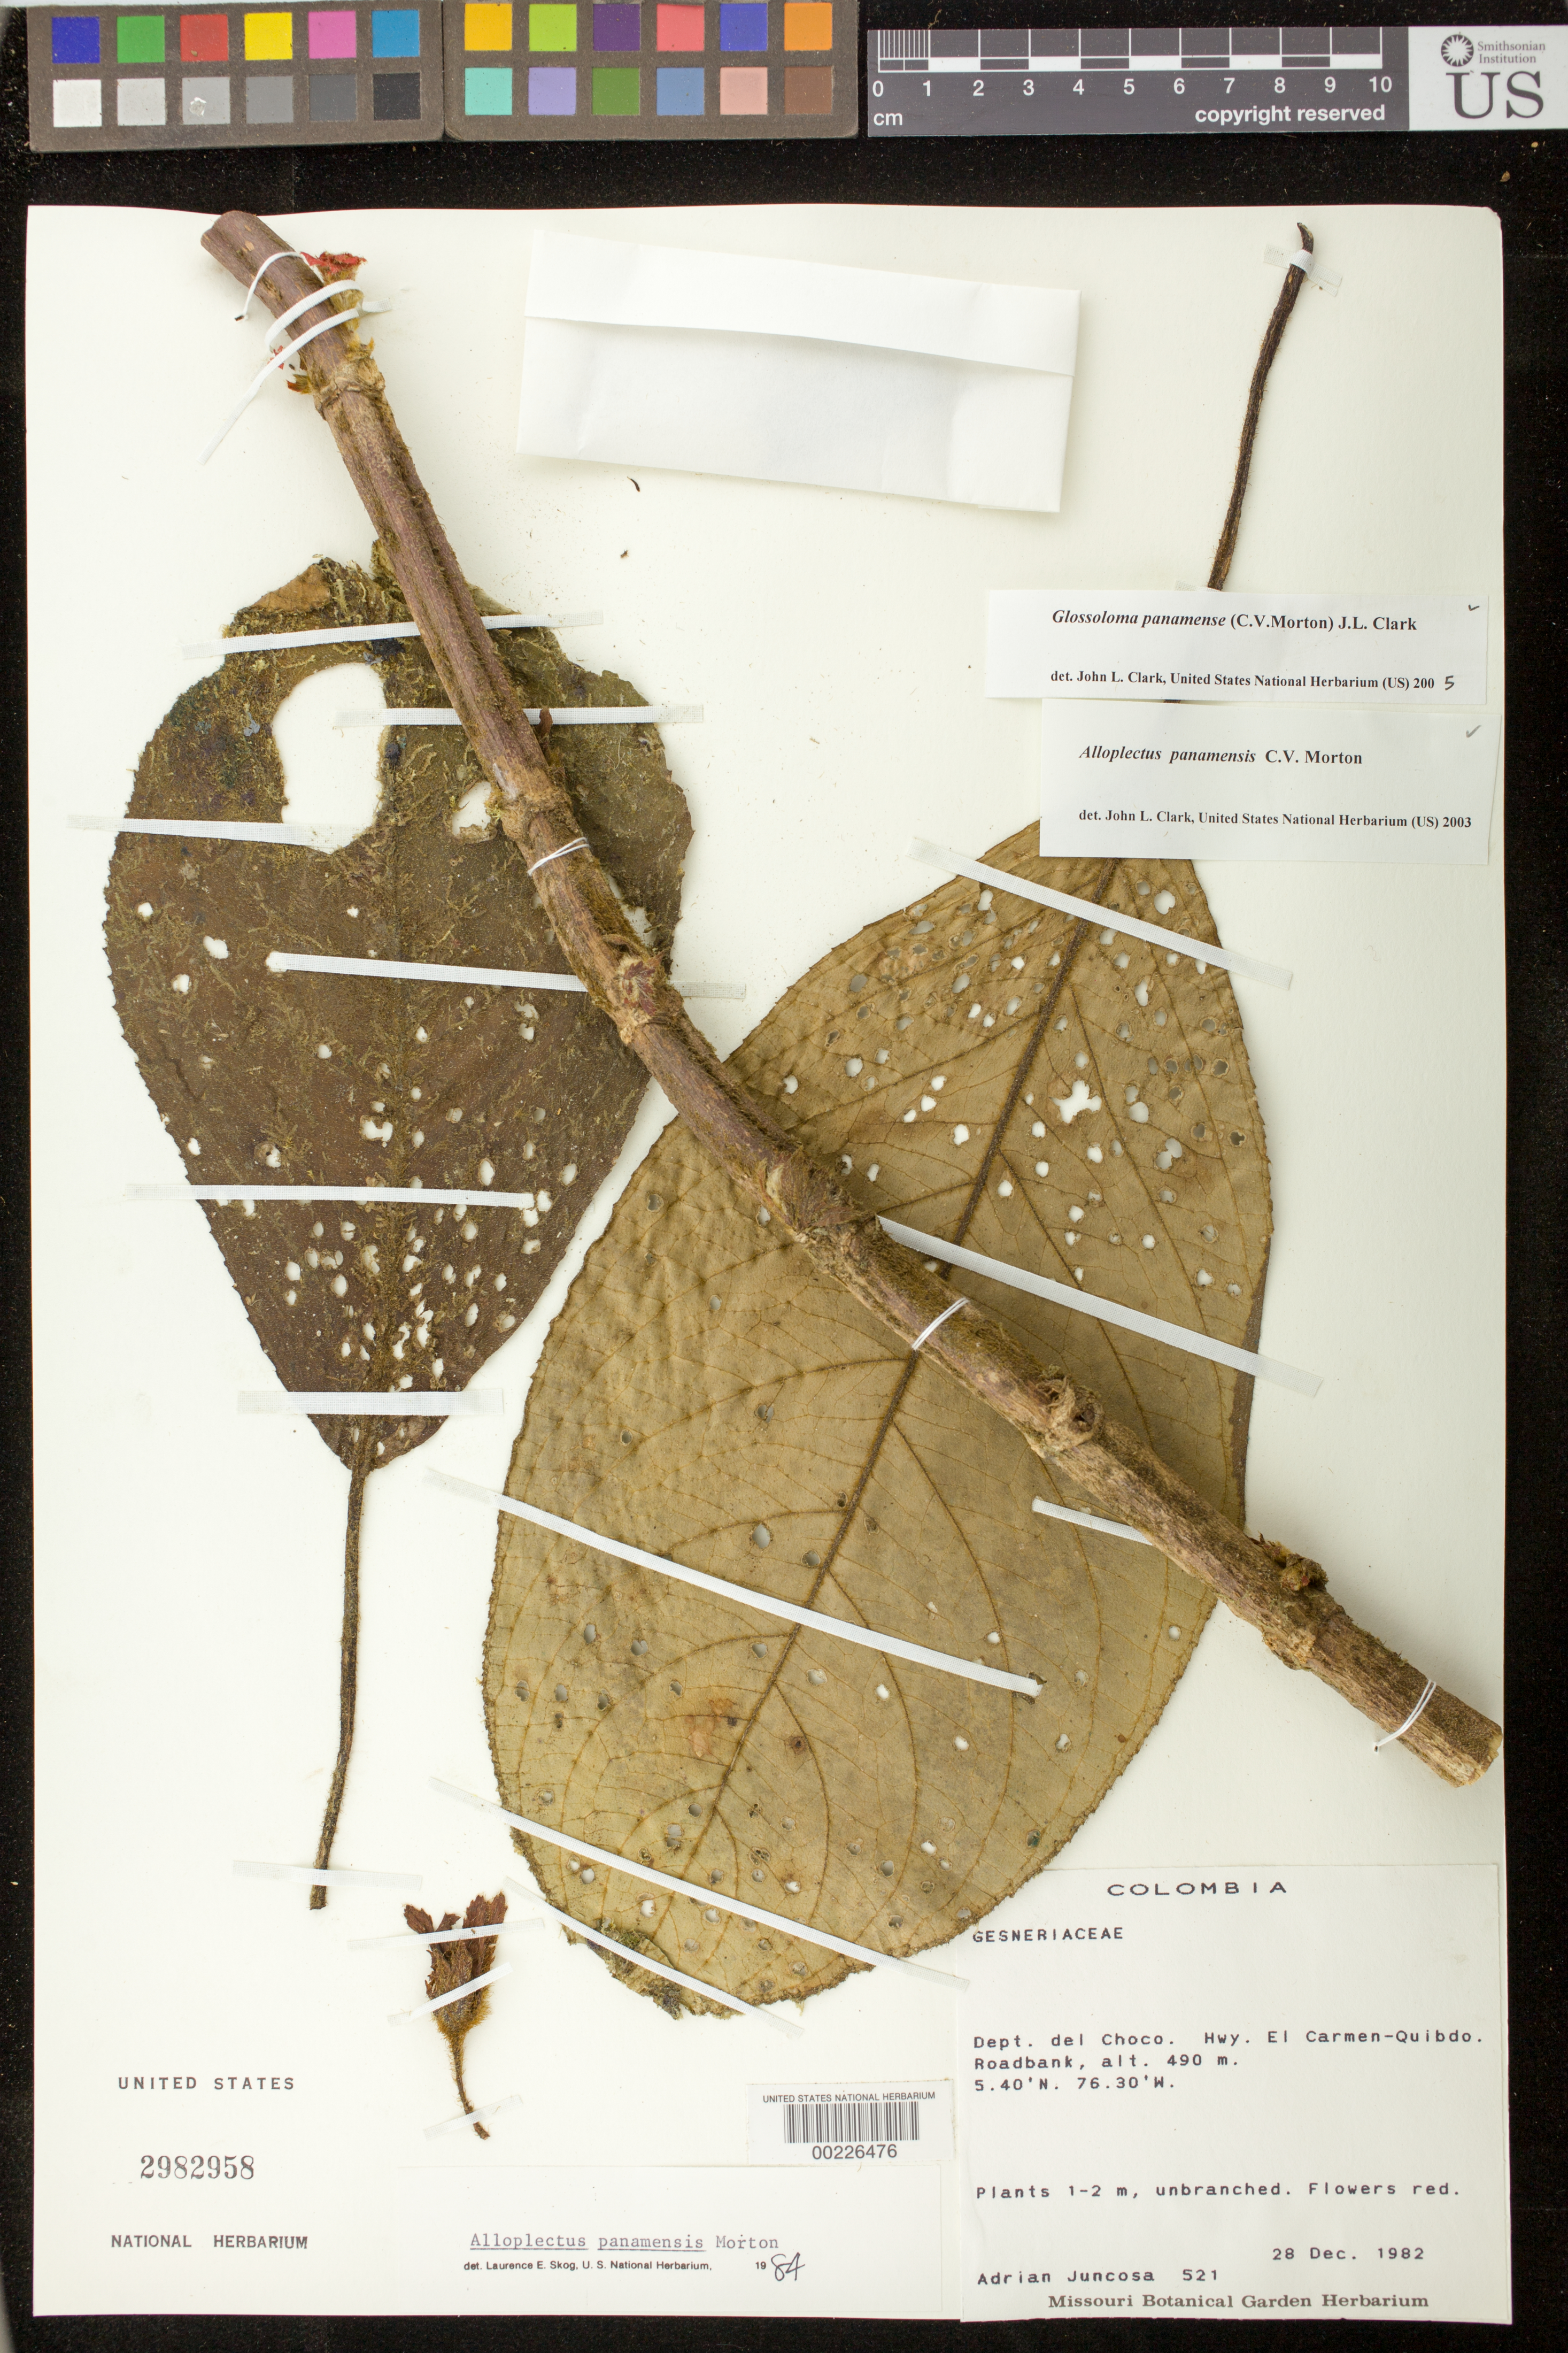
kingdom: Plantae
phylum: Tracheophyta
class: Magnoliopsida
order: Lamiales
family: Gesneriaceae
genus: Glossoloma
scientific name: Glossoloma panamense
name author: (C.V. Morton) J.L. Clark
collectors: A. Juncosa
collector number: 521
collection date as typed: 28 Dec 1982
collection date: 1982-12-28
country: Colombia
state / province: Chocó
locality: Hwy El Carmen - Quibdo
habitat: Roadbank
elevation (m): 490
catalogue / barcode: US 2982958